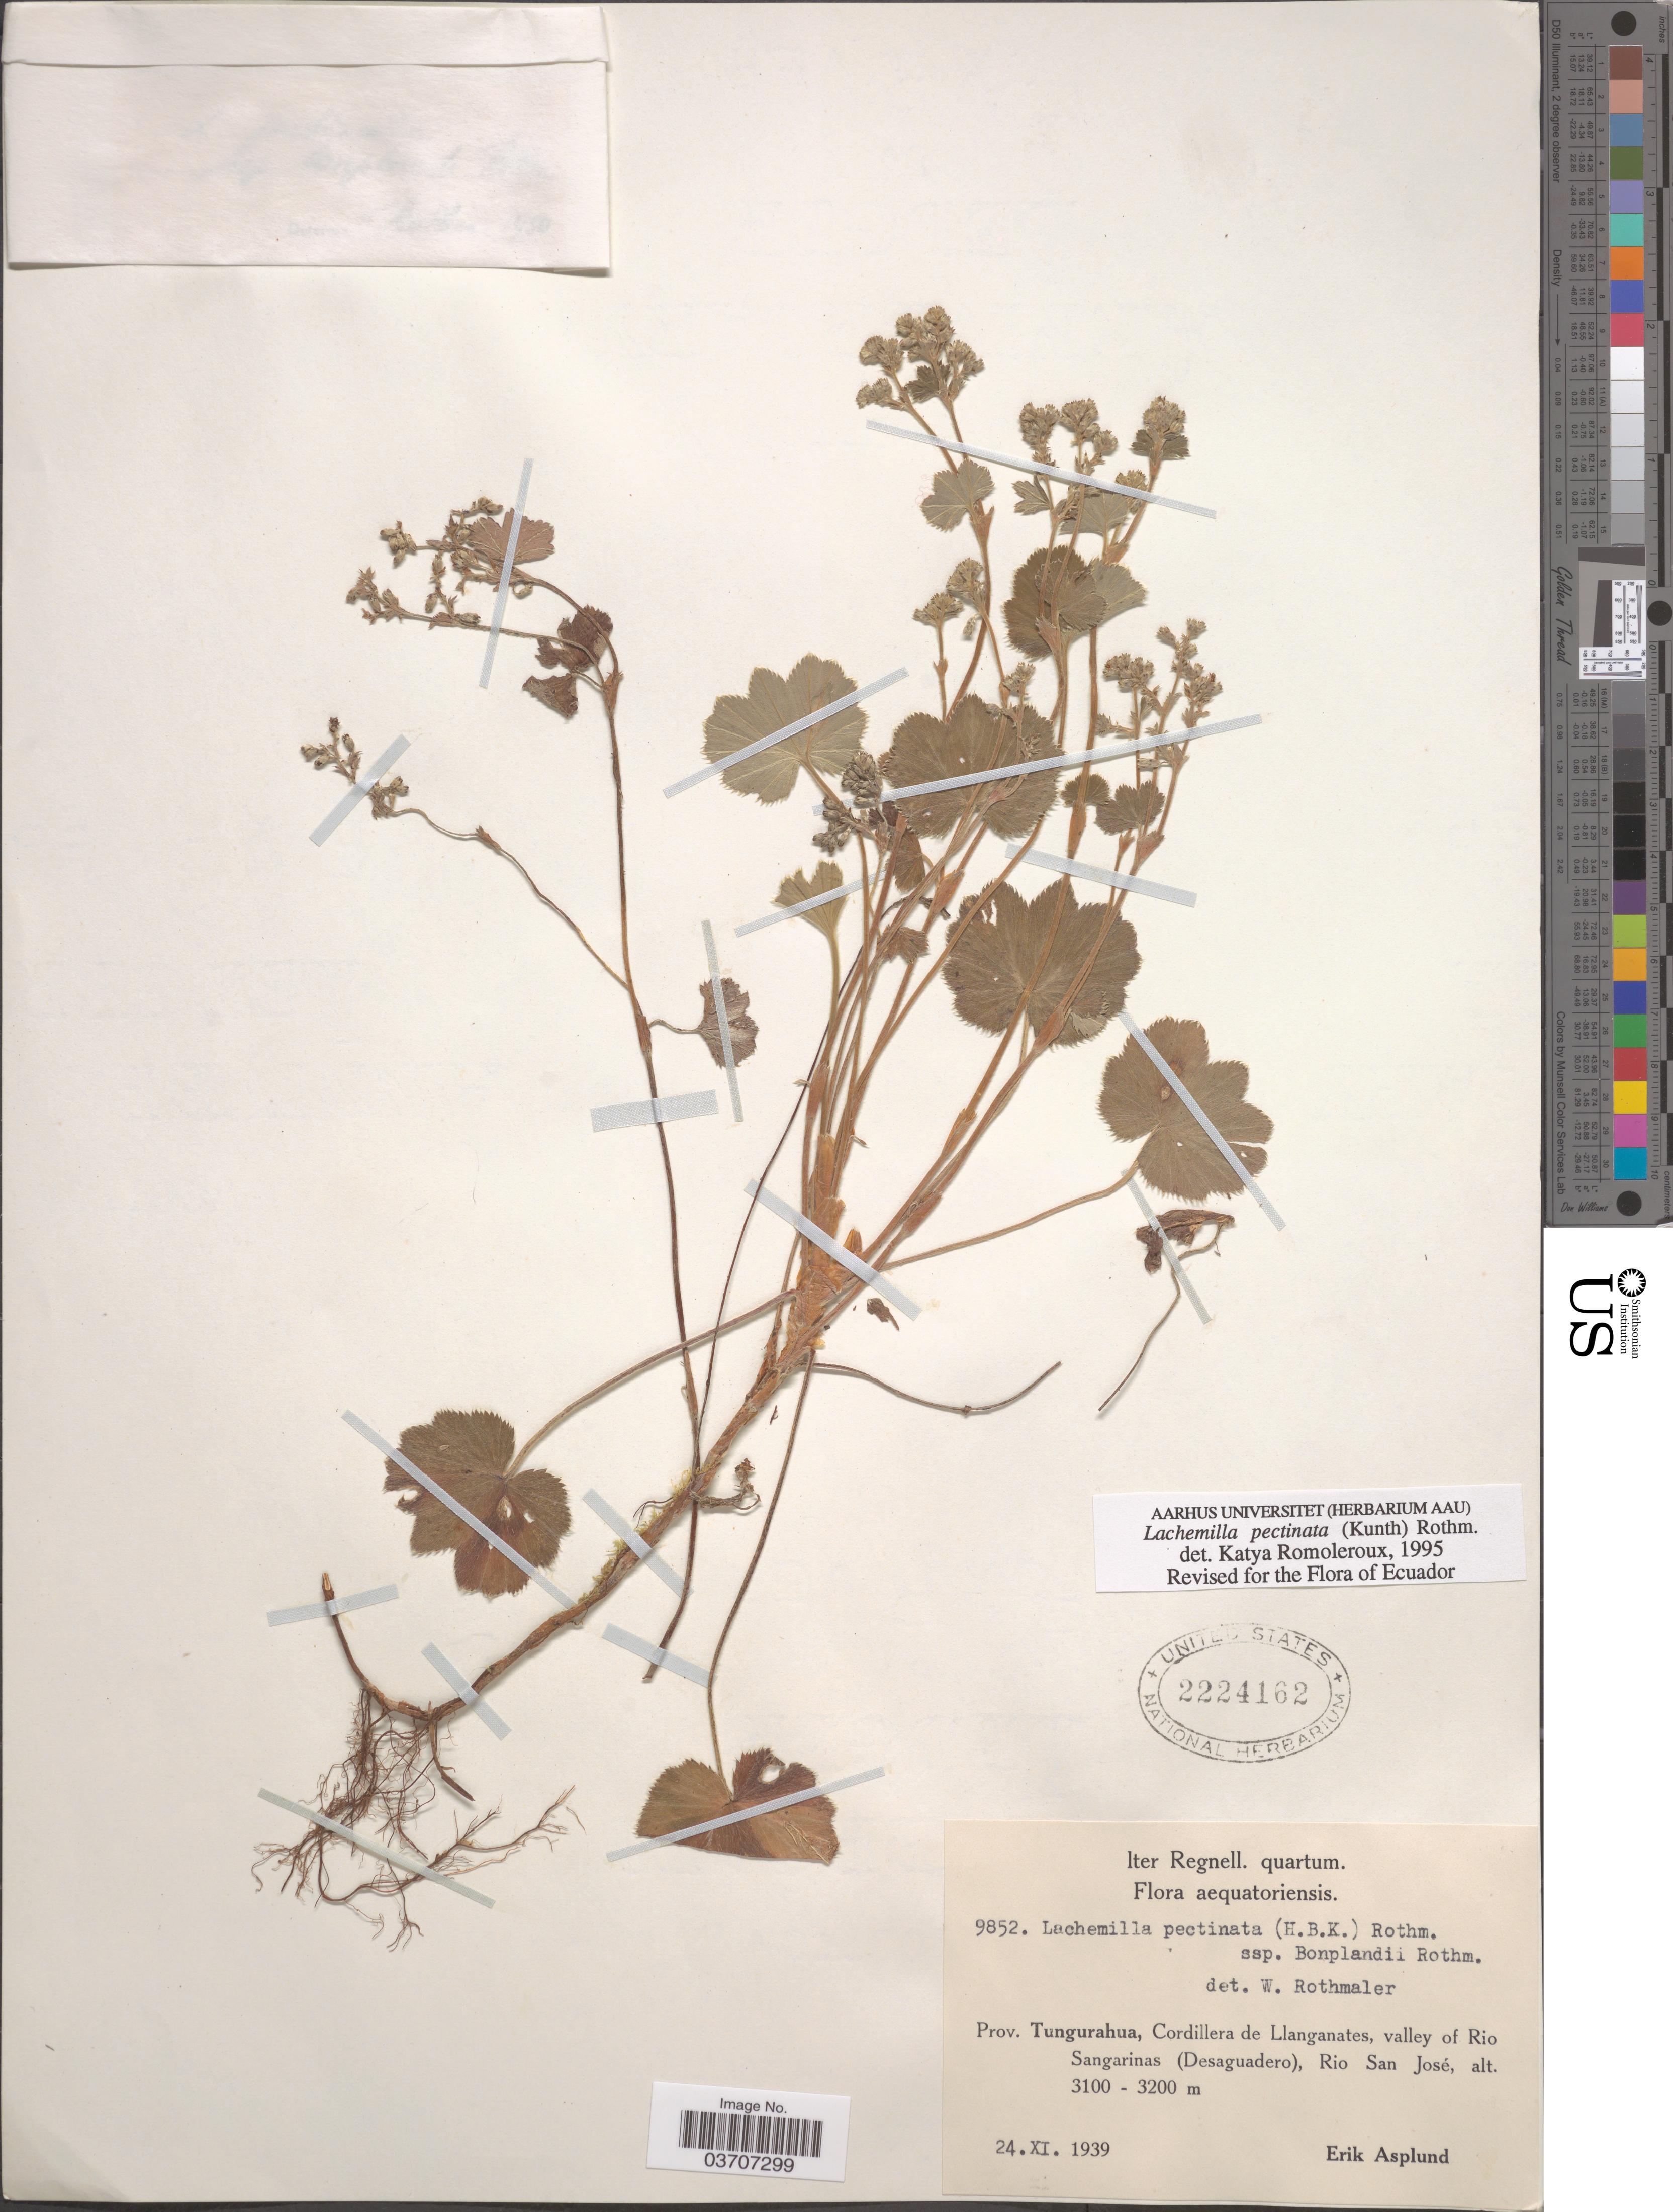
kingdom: Plantae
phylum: Tracheophyta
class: Magnoliopsida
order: Rosales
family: Rosaceae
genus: Lachemilla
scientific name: Lachemilla pectinata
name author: (Kunth) Rothm.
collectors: E. Asplund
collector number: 9852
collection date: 1939-11-24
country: Ecuador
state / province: Tungurahua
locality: Cordillera de Llanganates, valley of Rio Sangarinas (Desaguadero), Rio San José.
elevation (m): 3100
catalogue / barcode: US 2224162